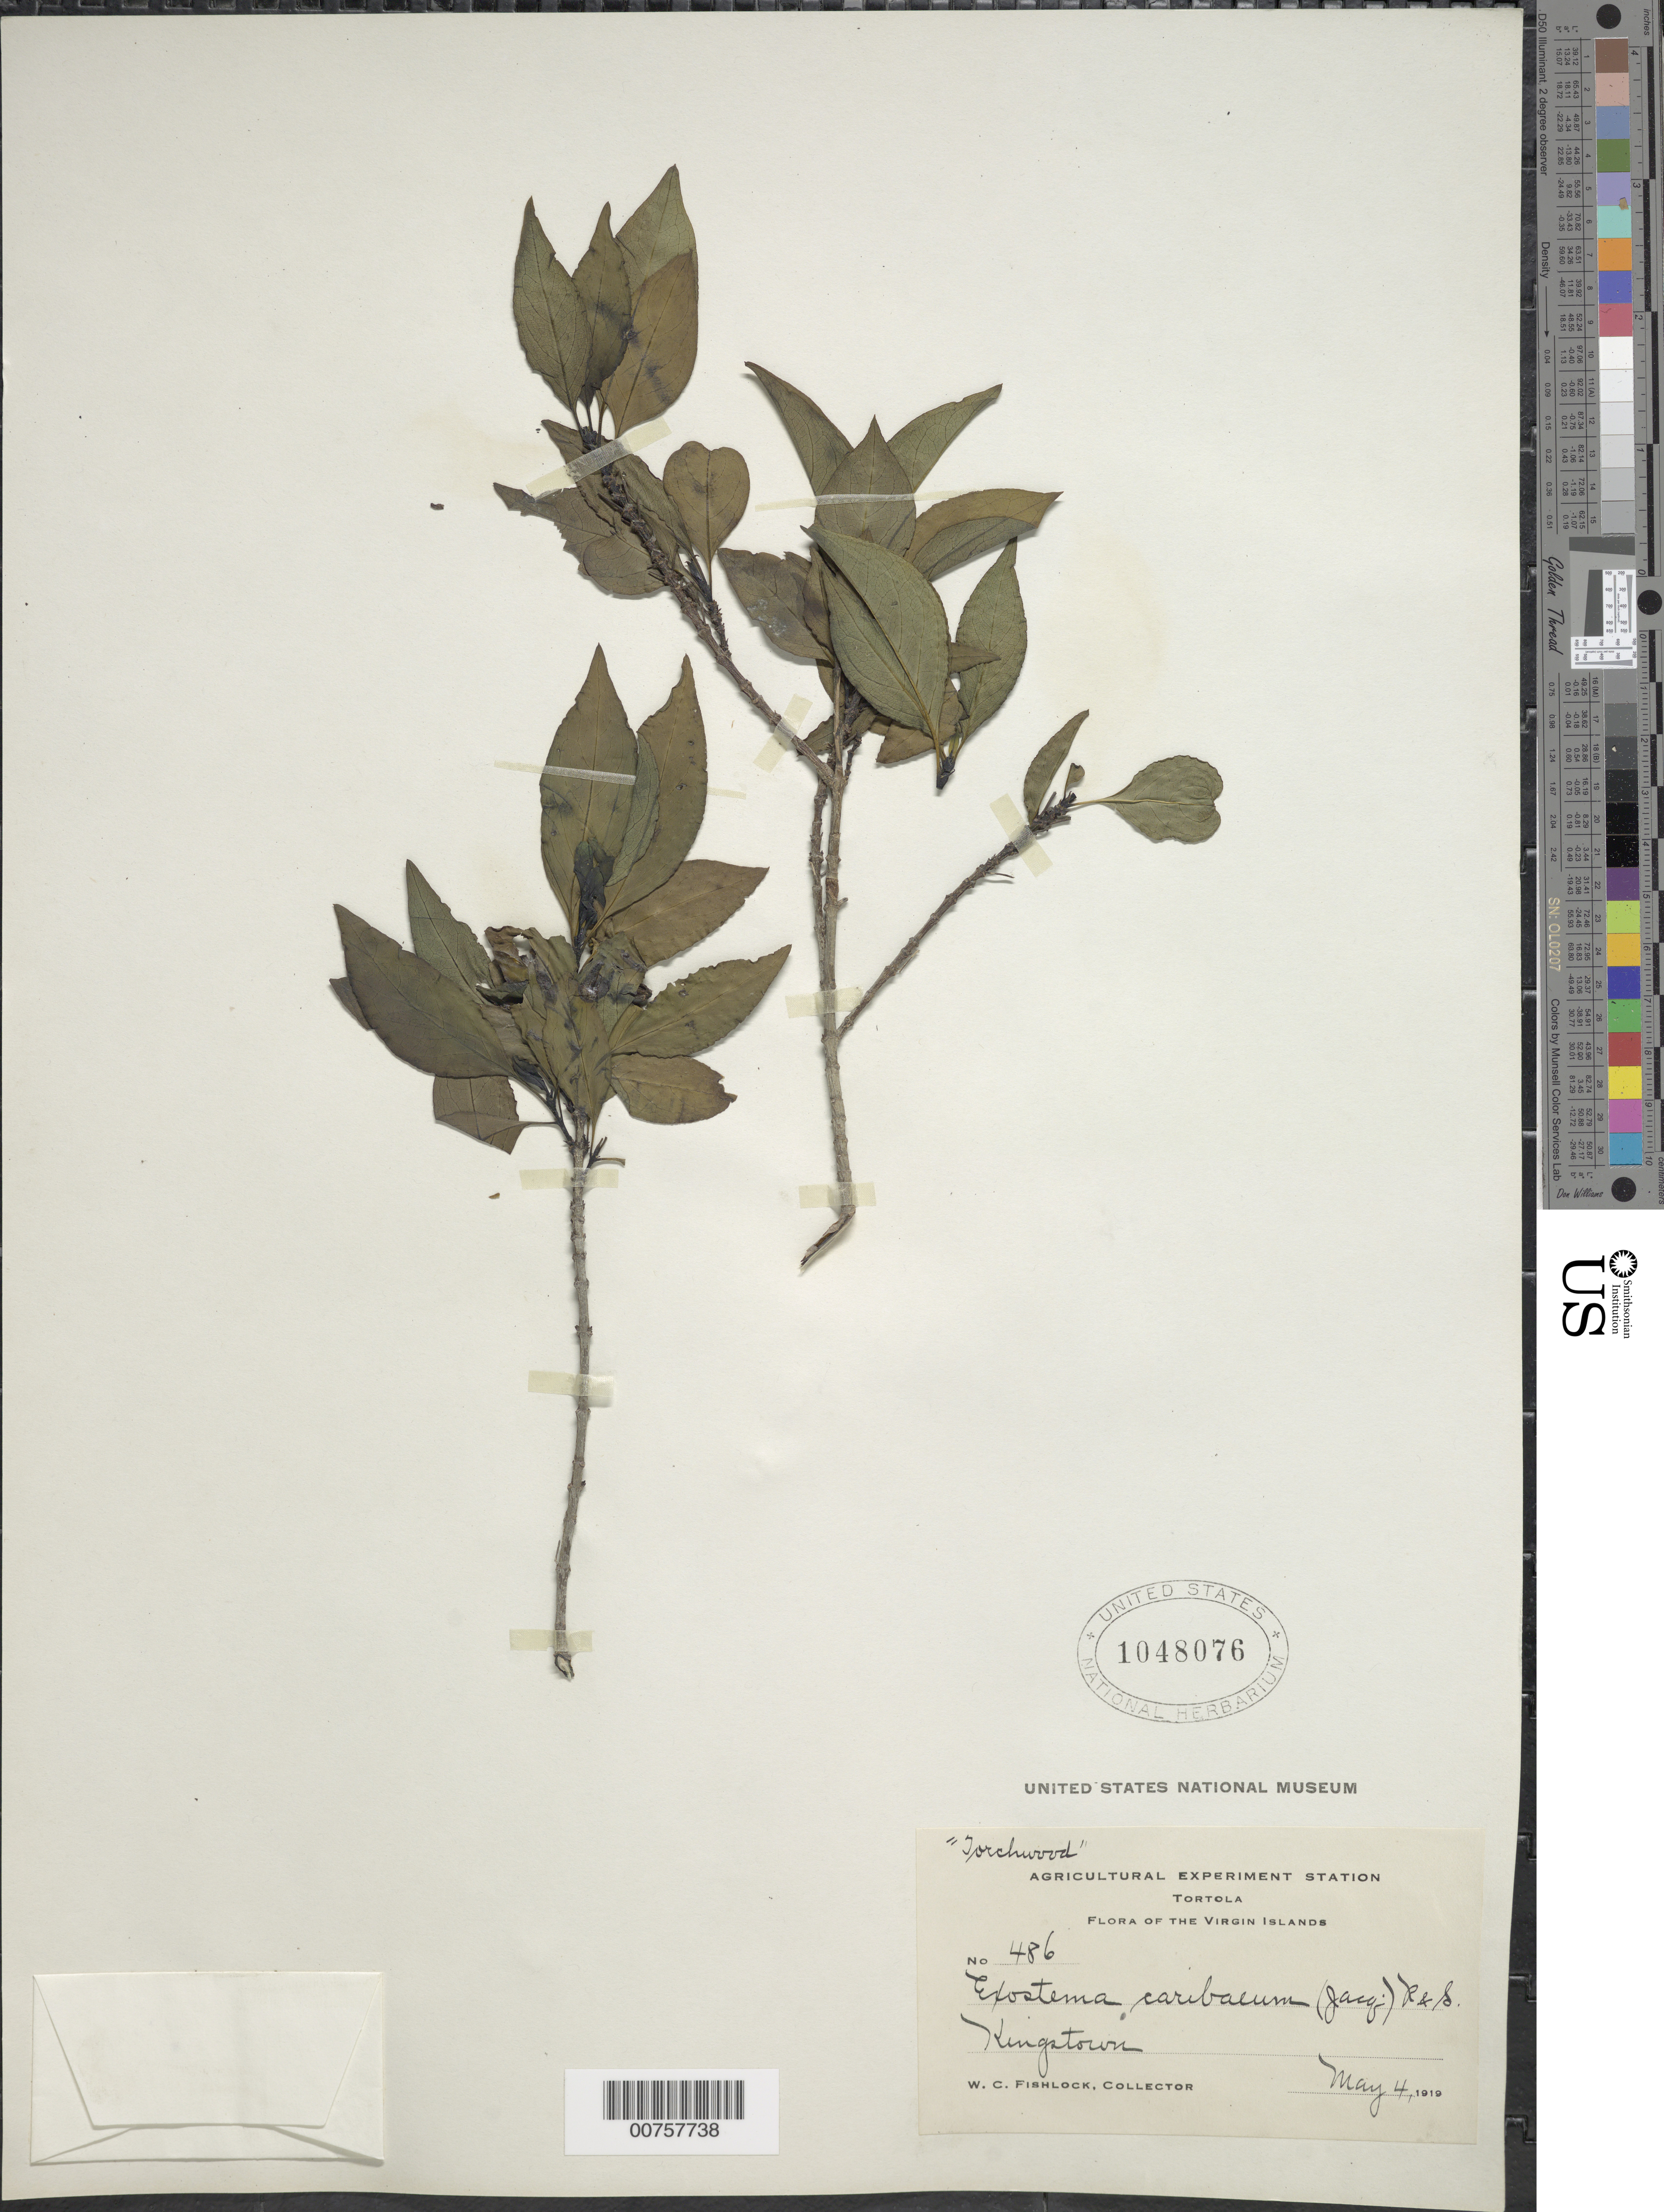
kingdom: Plantae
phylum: Tracheophyta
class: Magnoliopsida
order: Gentianales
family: Rubiaceae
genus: Exostema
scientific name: Exostema caribaeum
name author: (Jacq.) Roem. & Schult.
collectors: W. Fishlock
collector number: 486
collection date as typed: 04 May 1919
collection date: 1919-05-04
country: British Virgin Islands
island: Tortola Island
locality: Kingstown.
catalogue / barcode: US 1048076